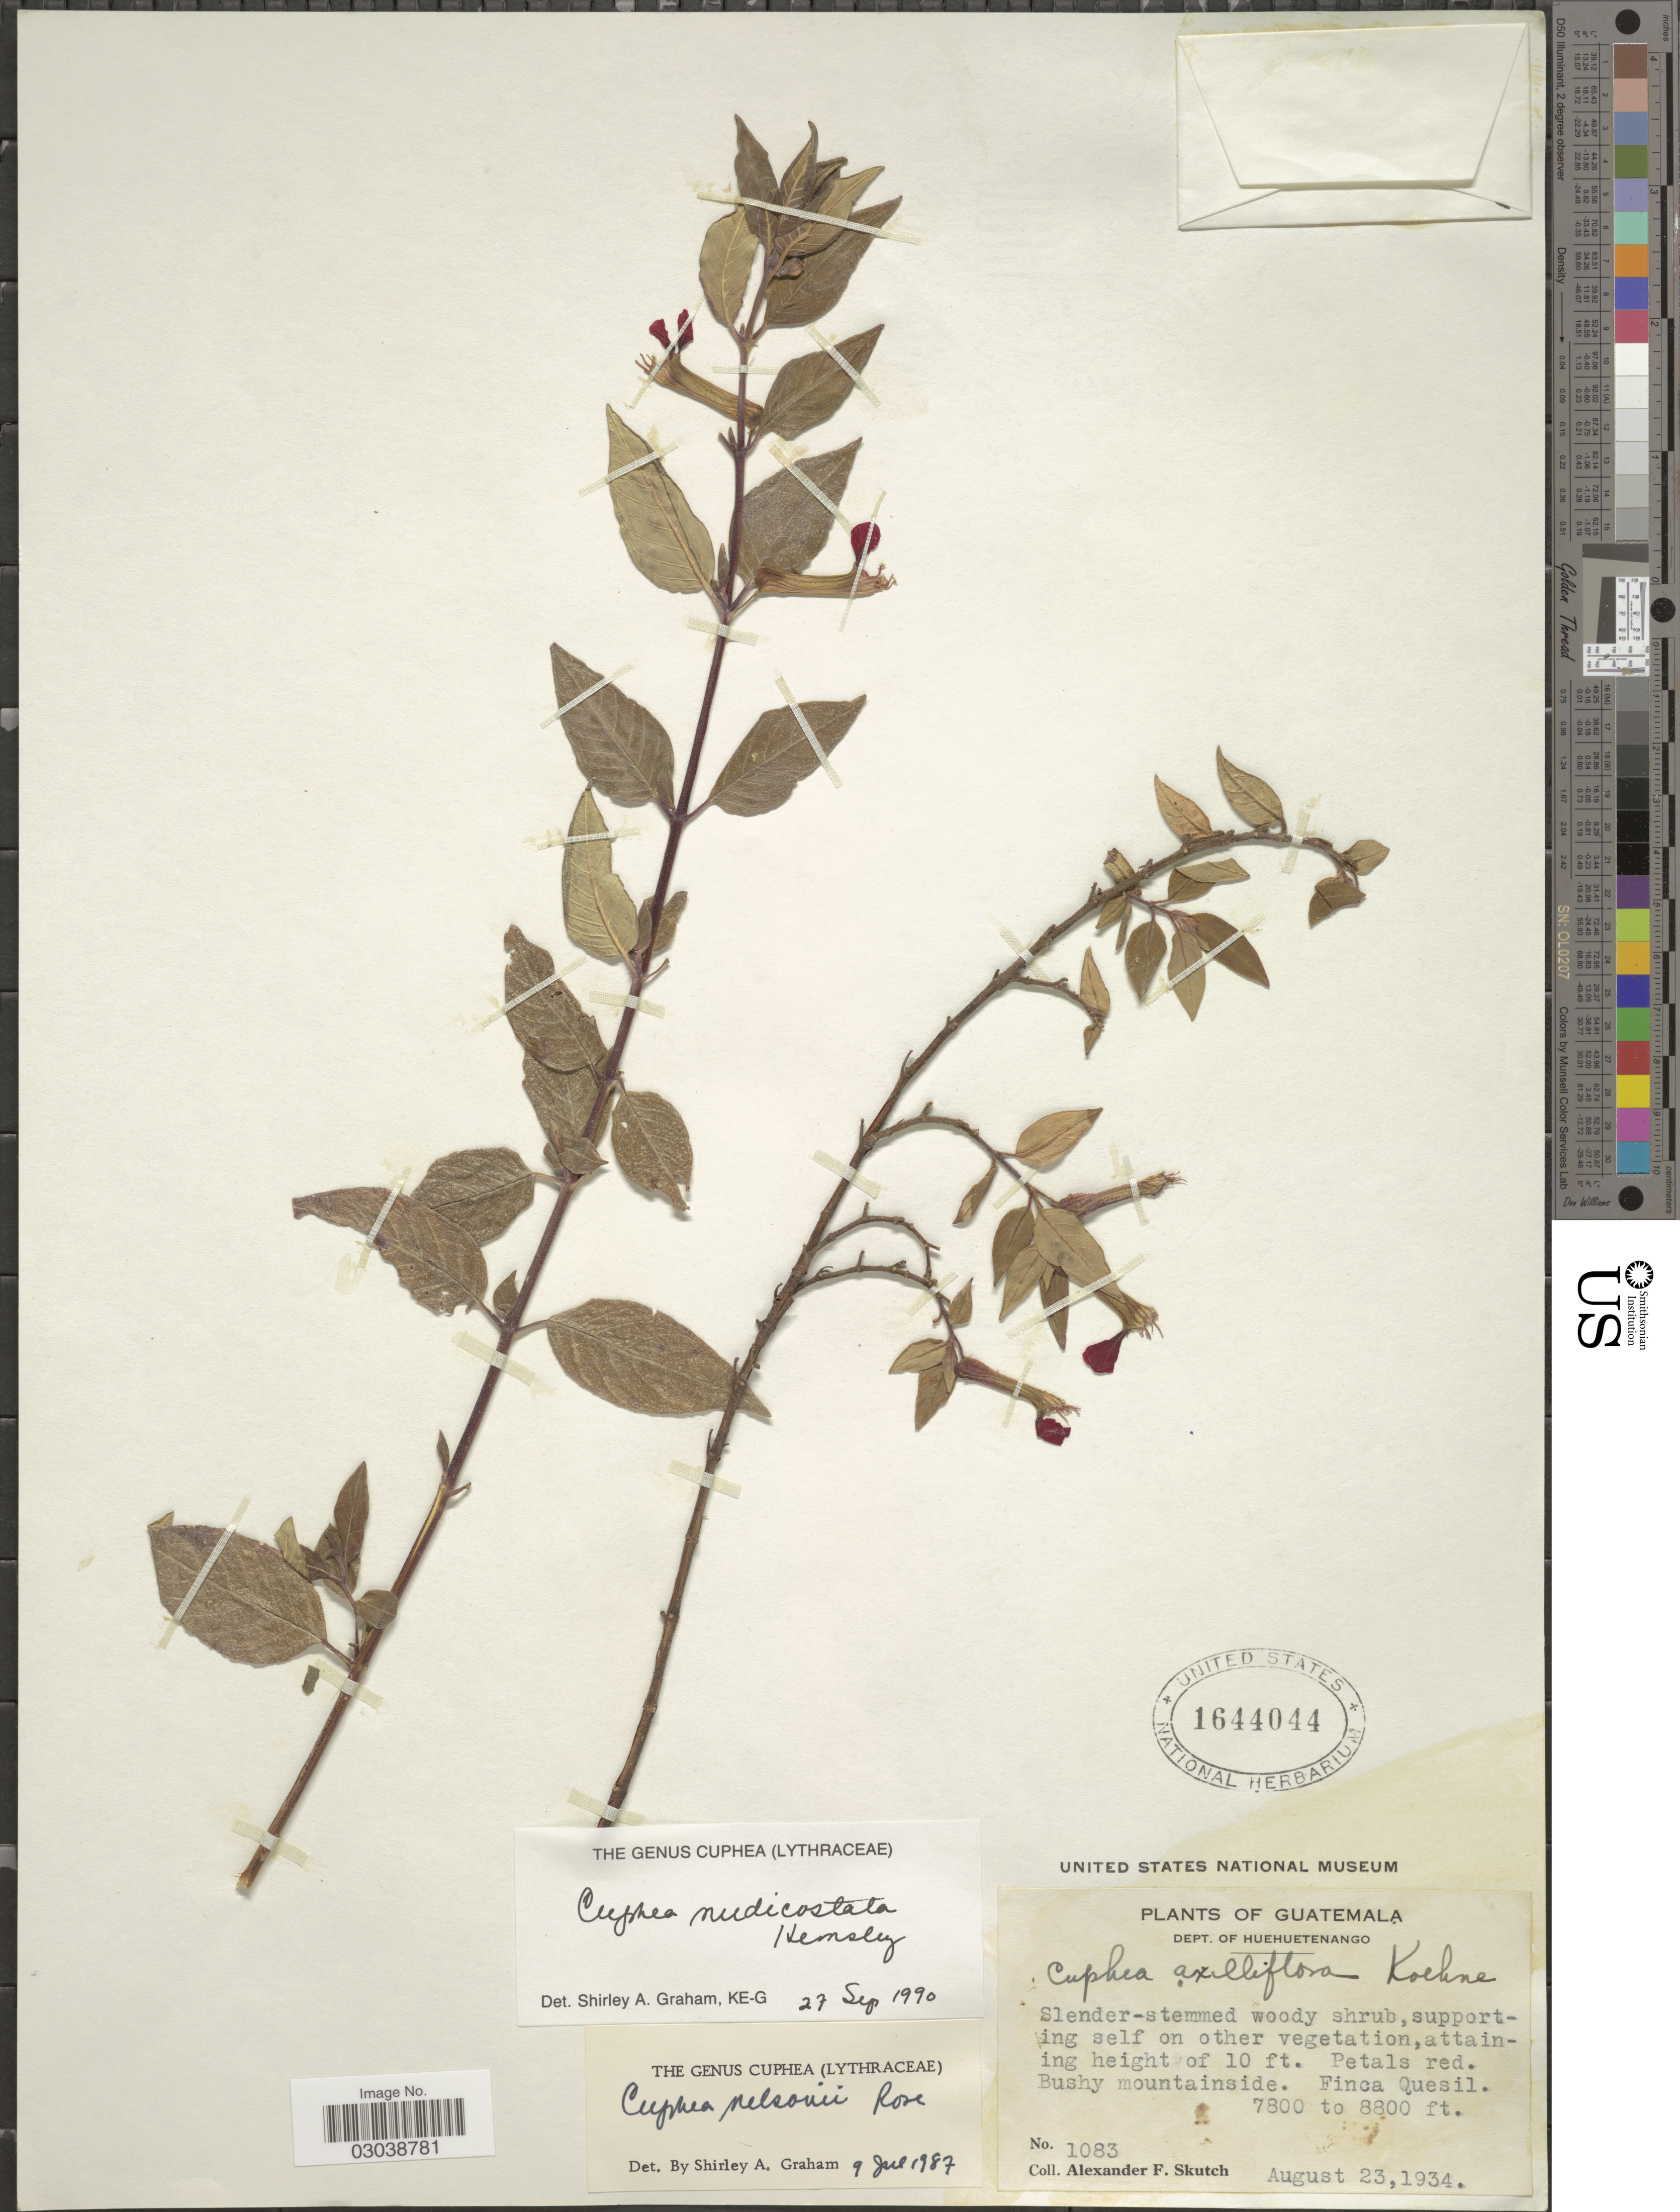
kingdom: Plantae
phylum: Tracheophyta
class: Magnoliopsida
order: Myrtales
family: Lythraceae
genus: Cuphea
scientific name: Cuphea nudicostata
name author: Hemsl.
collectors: A. F. Skutch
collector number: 1083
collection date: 1934-08-23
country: Guatemala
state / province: Huehuetenango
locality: Dept. of Huehuetenango. Bushy mountainside. Finca Quesil.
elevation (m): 2377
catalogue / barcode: US 1644044